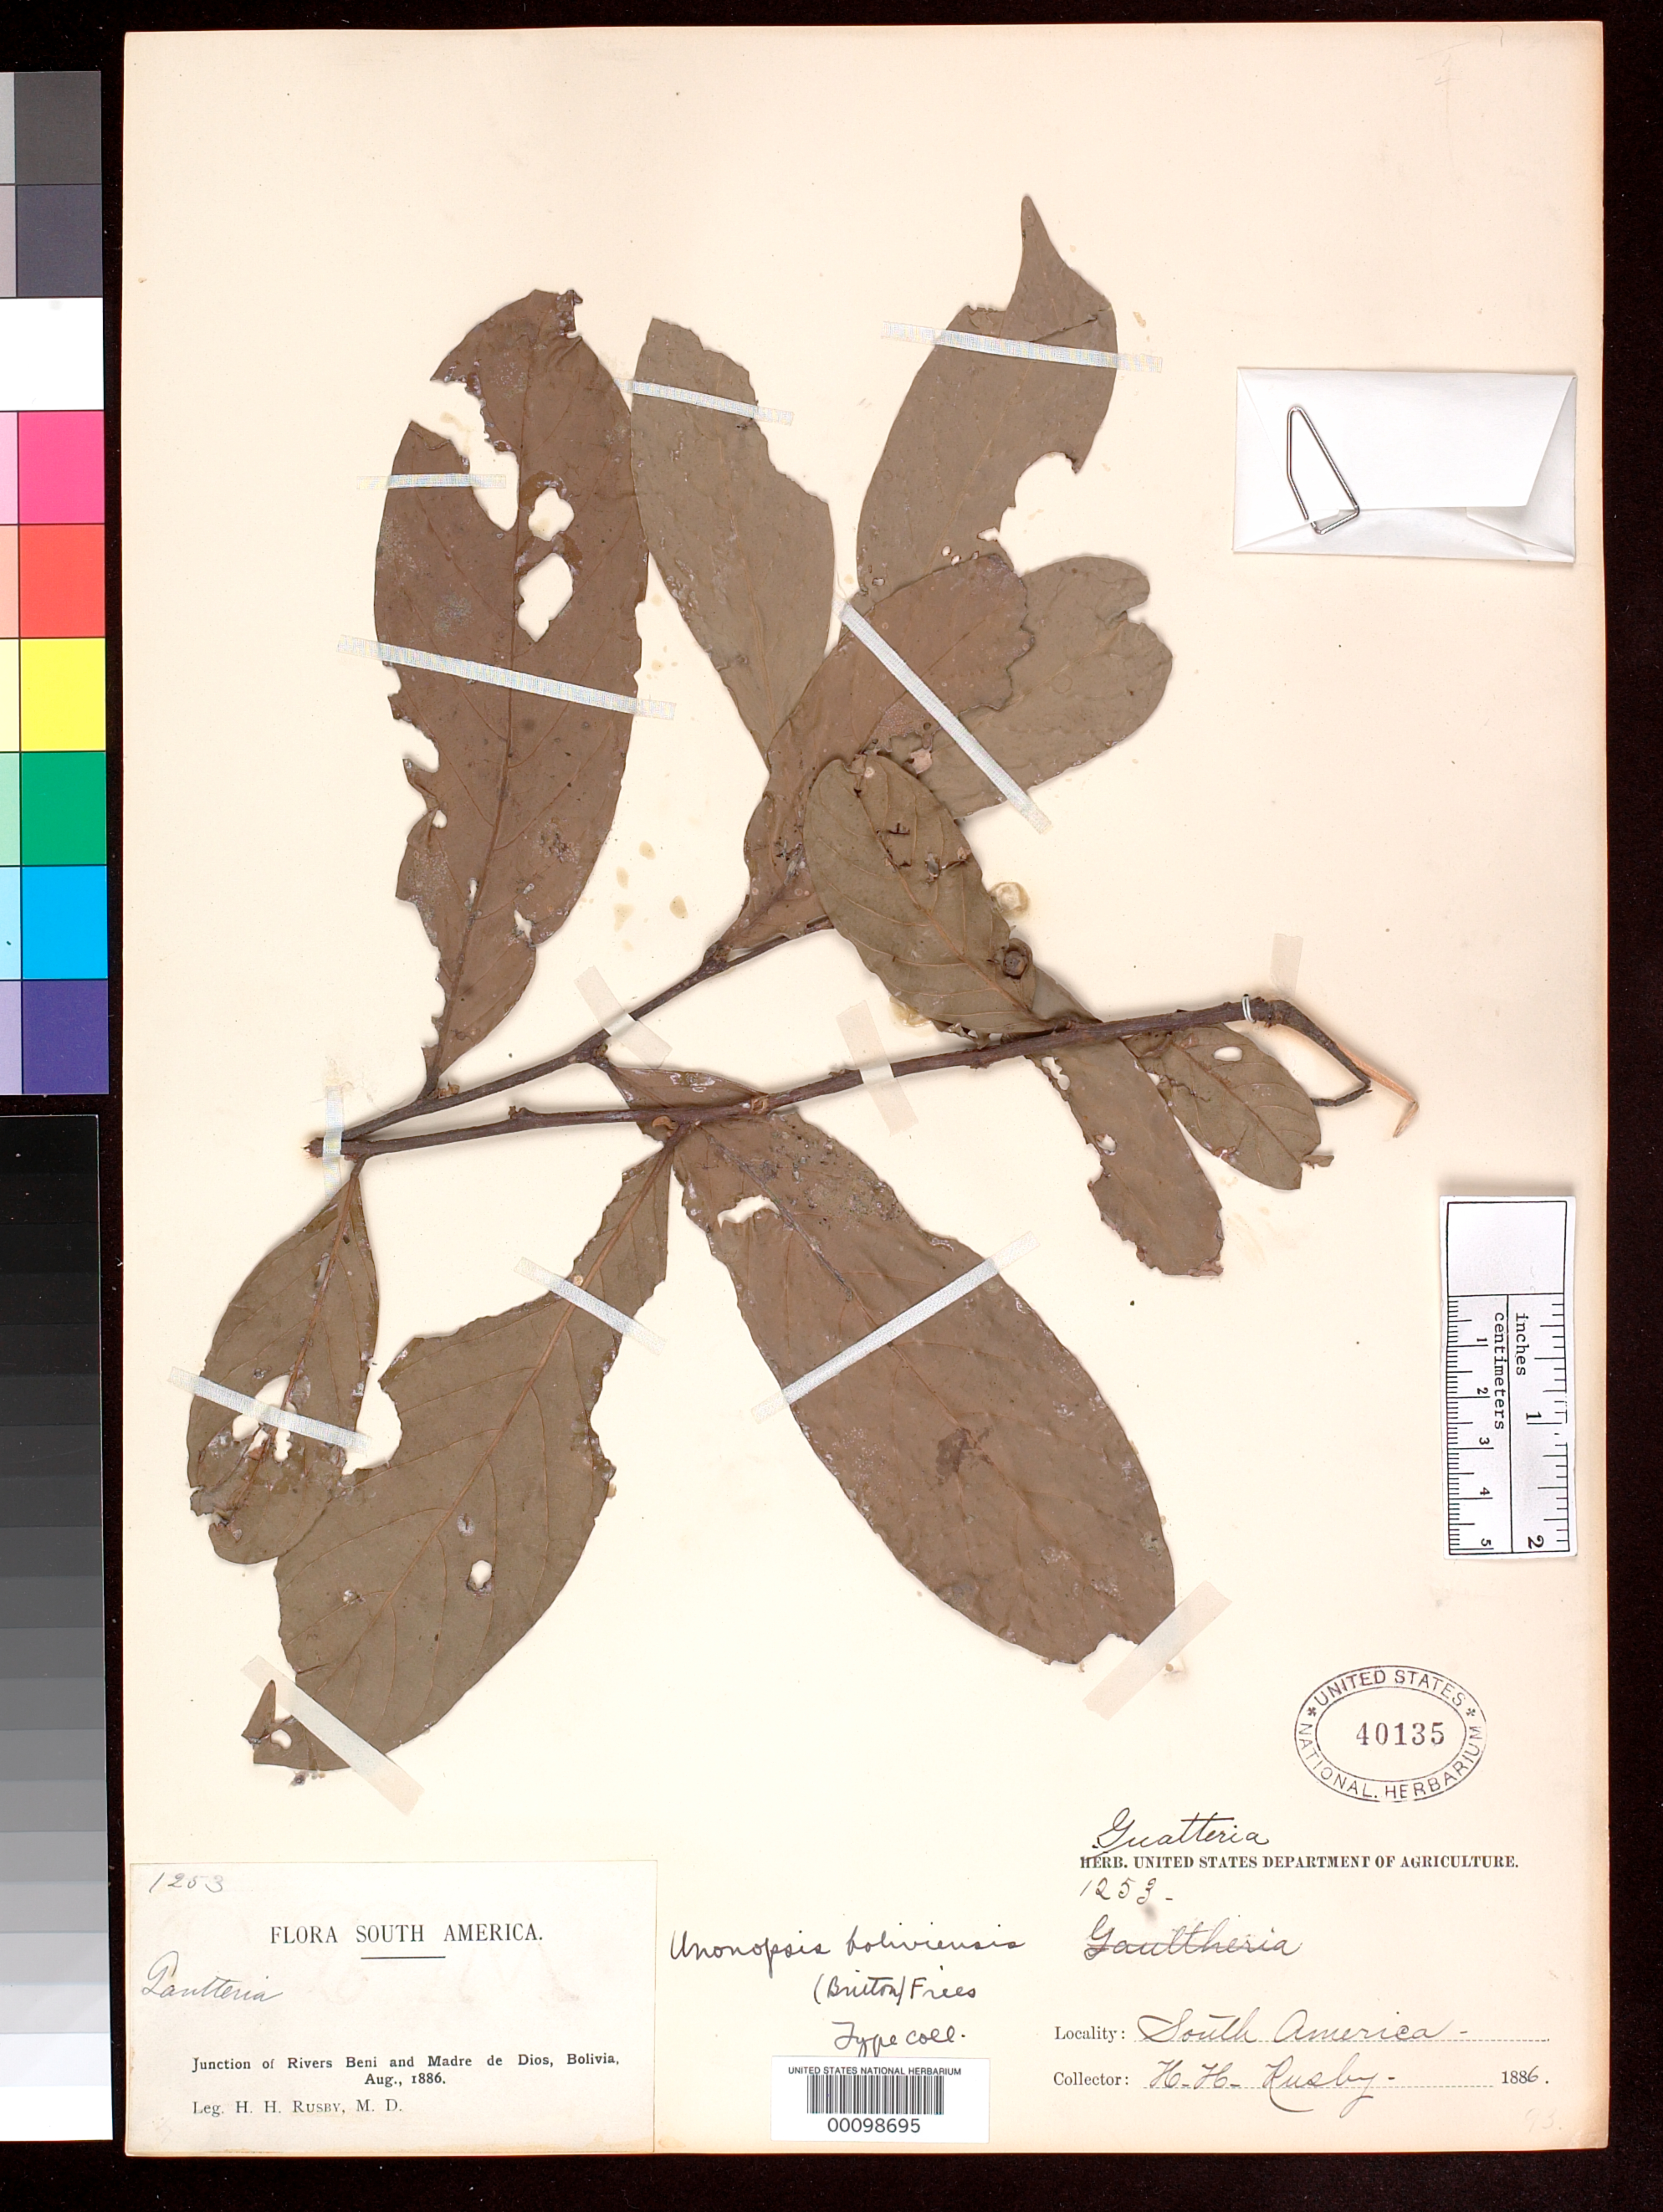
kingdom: Plantae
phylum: Tracheophyta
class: Magnoliopsida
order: Magnoliales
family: Annonaceae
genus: Trigynaea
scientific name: Trigynaea boliviensis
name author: Britton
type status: Isotype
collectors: H. H. Rusby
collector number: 1253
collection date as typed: Aug 1886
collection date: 1886-08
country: Bolivia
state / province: Beni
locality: Junction of Rivers Beni and Madre de Dios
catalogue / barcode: US 40135